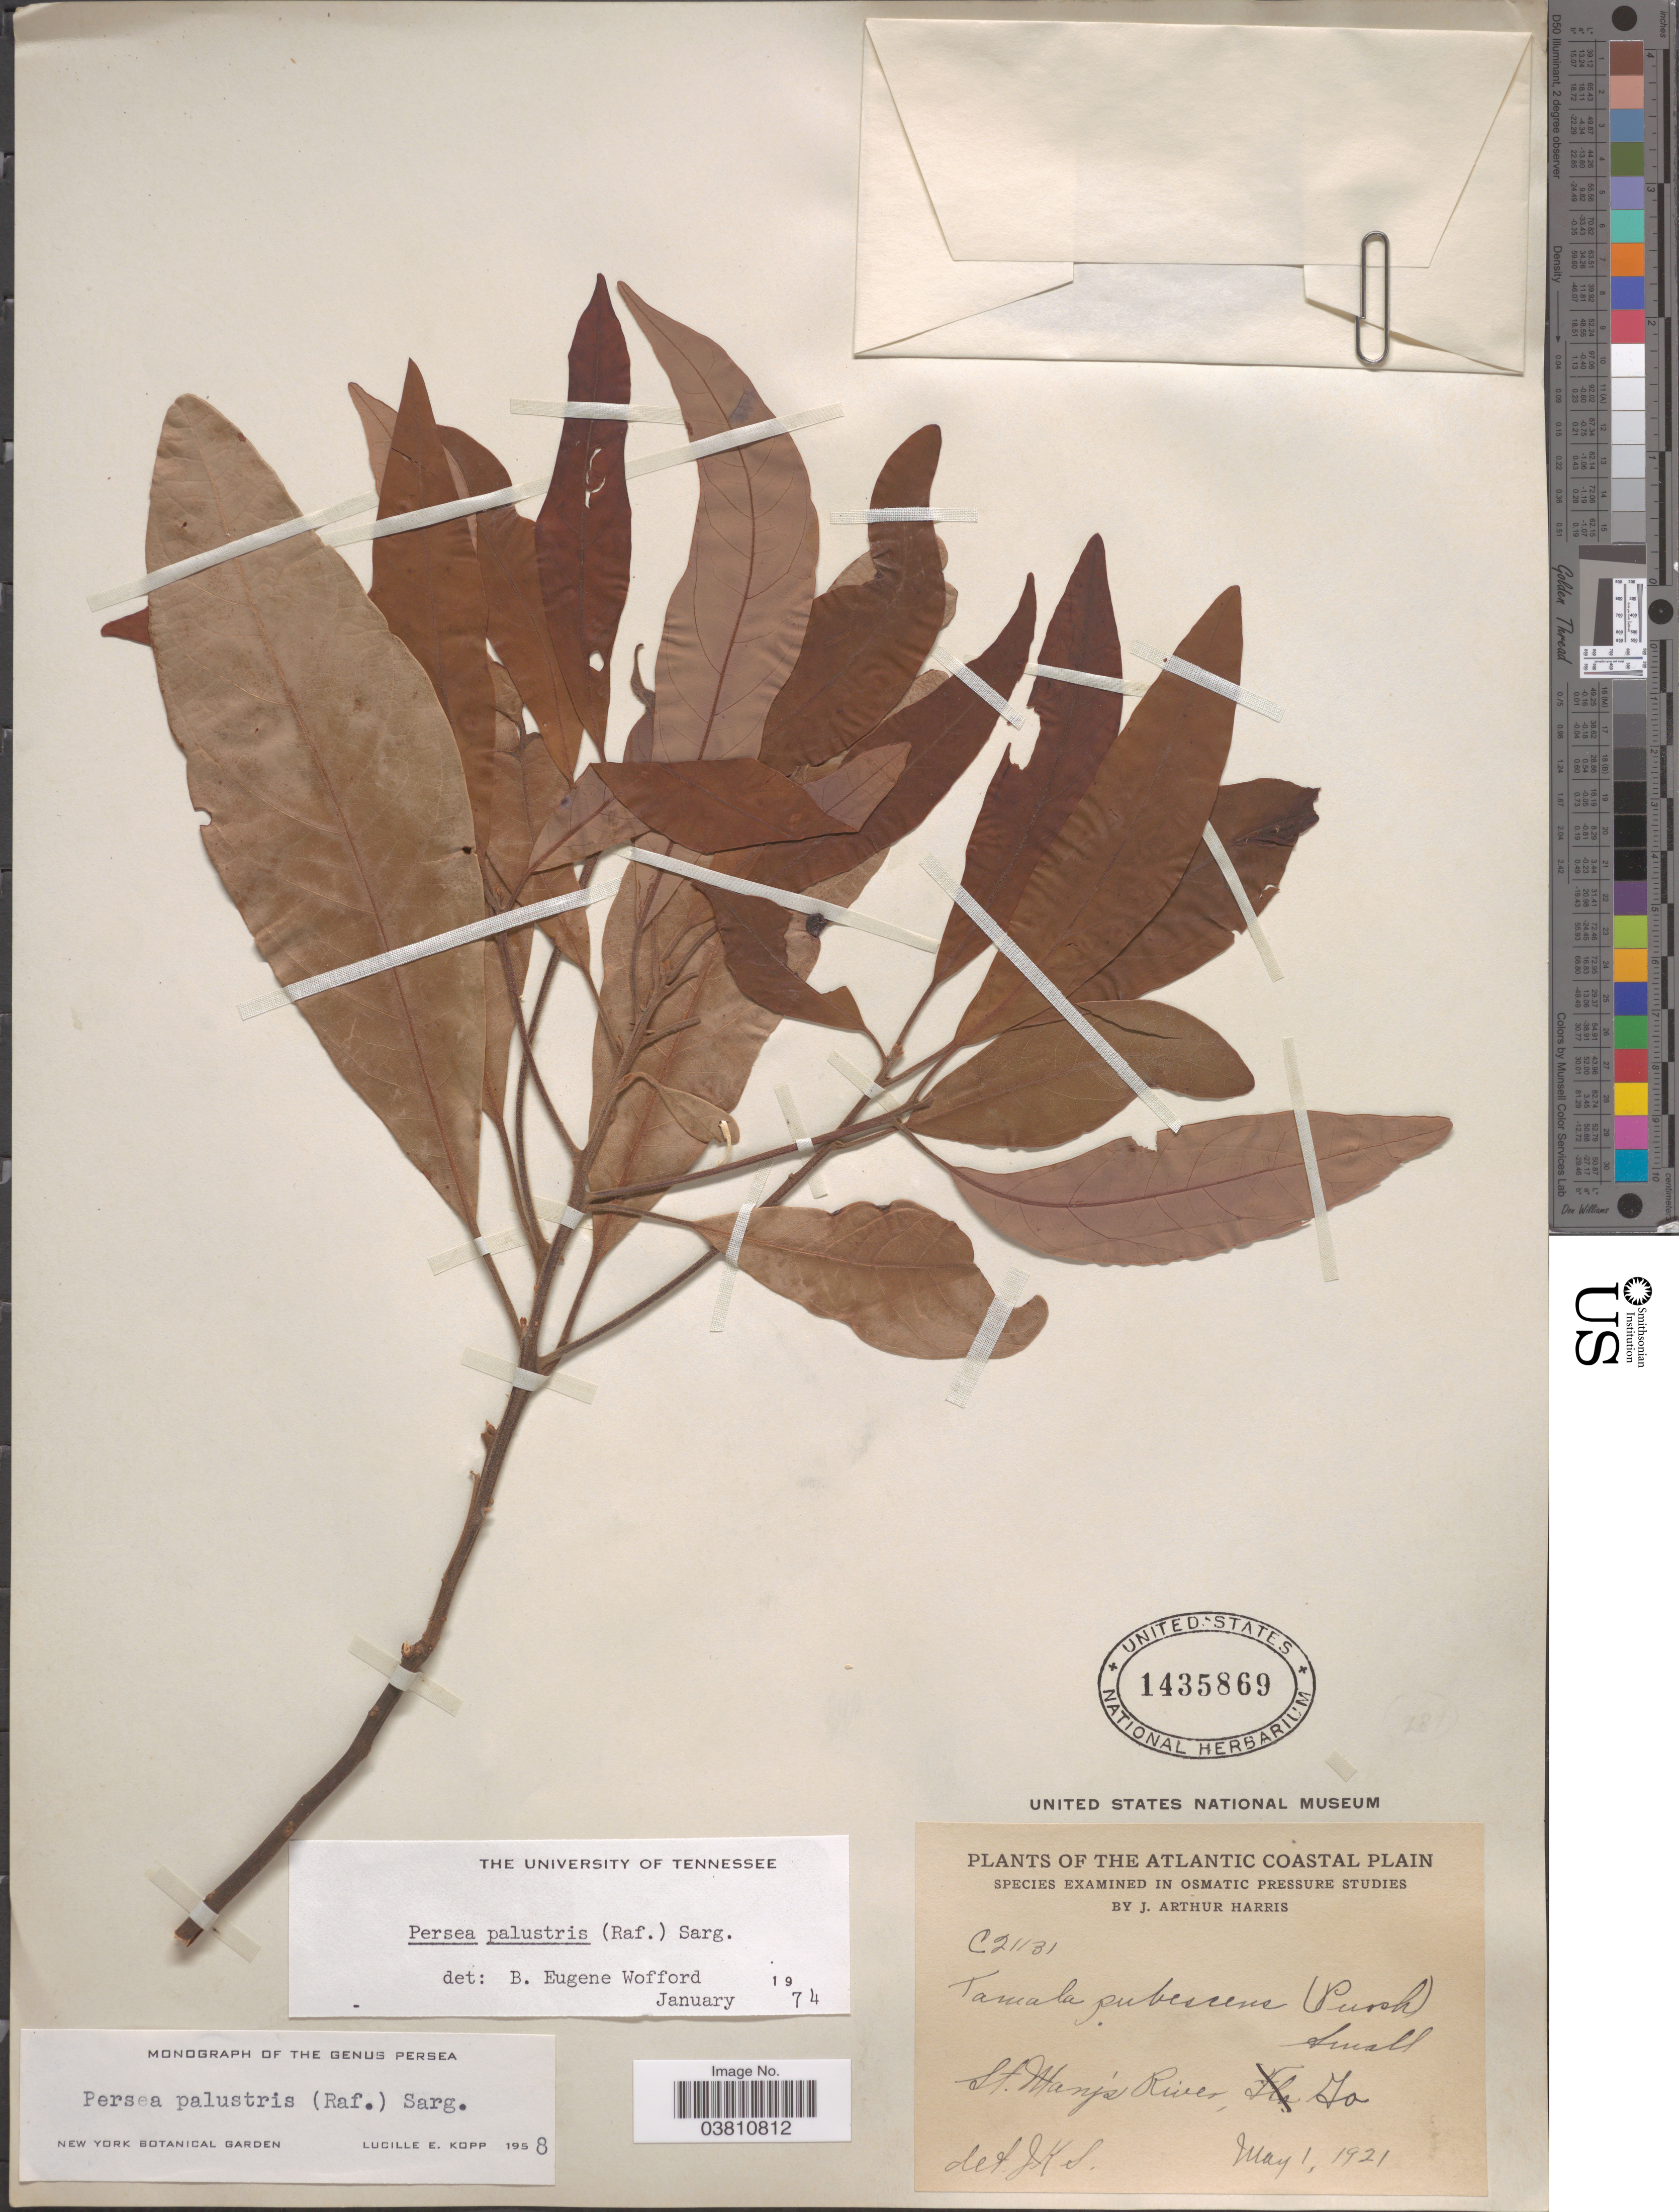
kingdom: Plantae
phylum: Tracheophyta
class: Magnoliopsida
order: Laurales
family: Lauraceae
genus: Persea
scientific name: Persea palustris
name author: (Raf.) Sarg.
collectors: J. A. Harris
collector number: C21131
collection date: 1921-05-01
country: United States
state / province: Georgia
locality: The Atlantic Coastal Plain. St. Mary's River.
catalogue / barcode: US 1435869